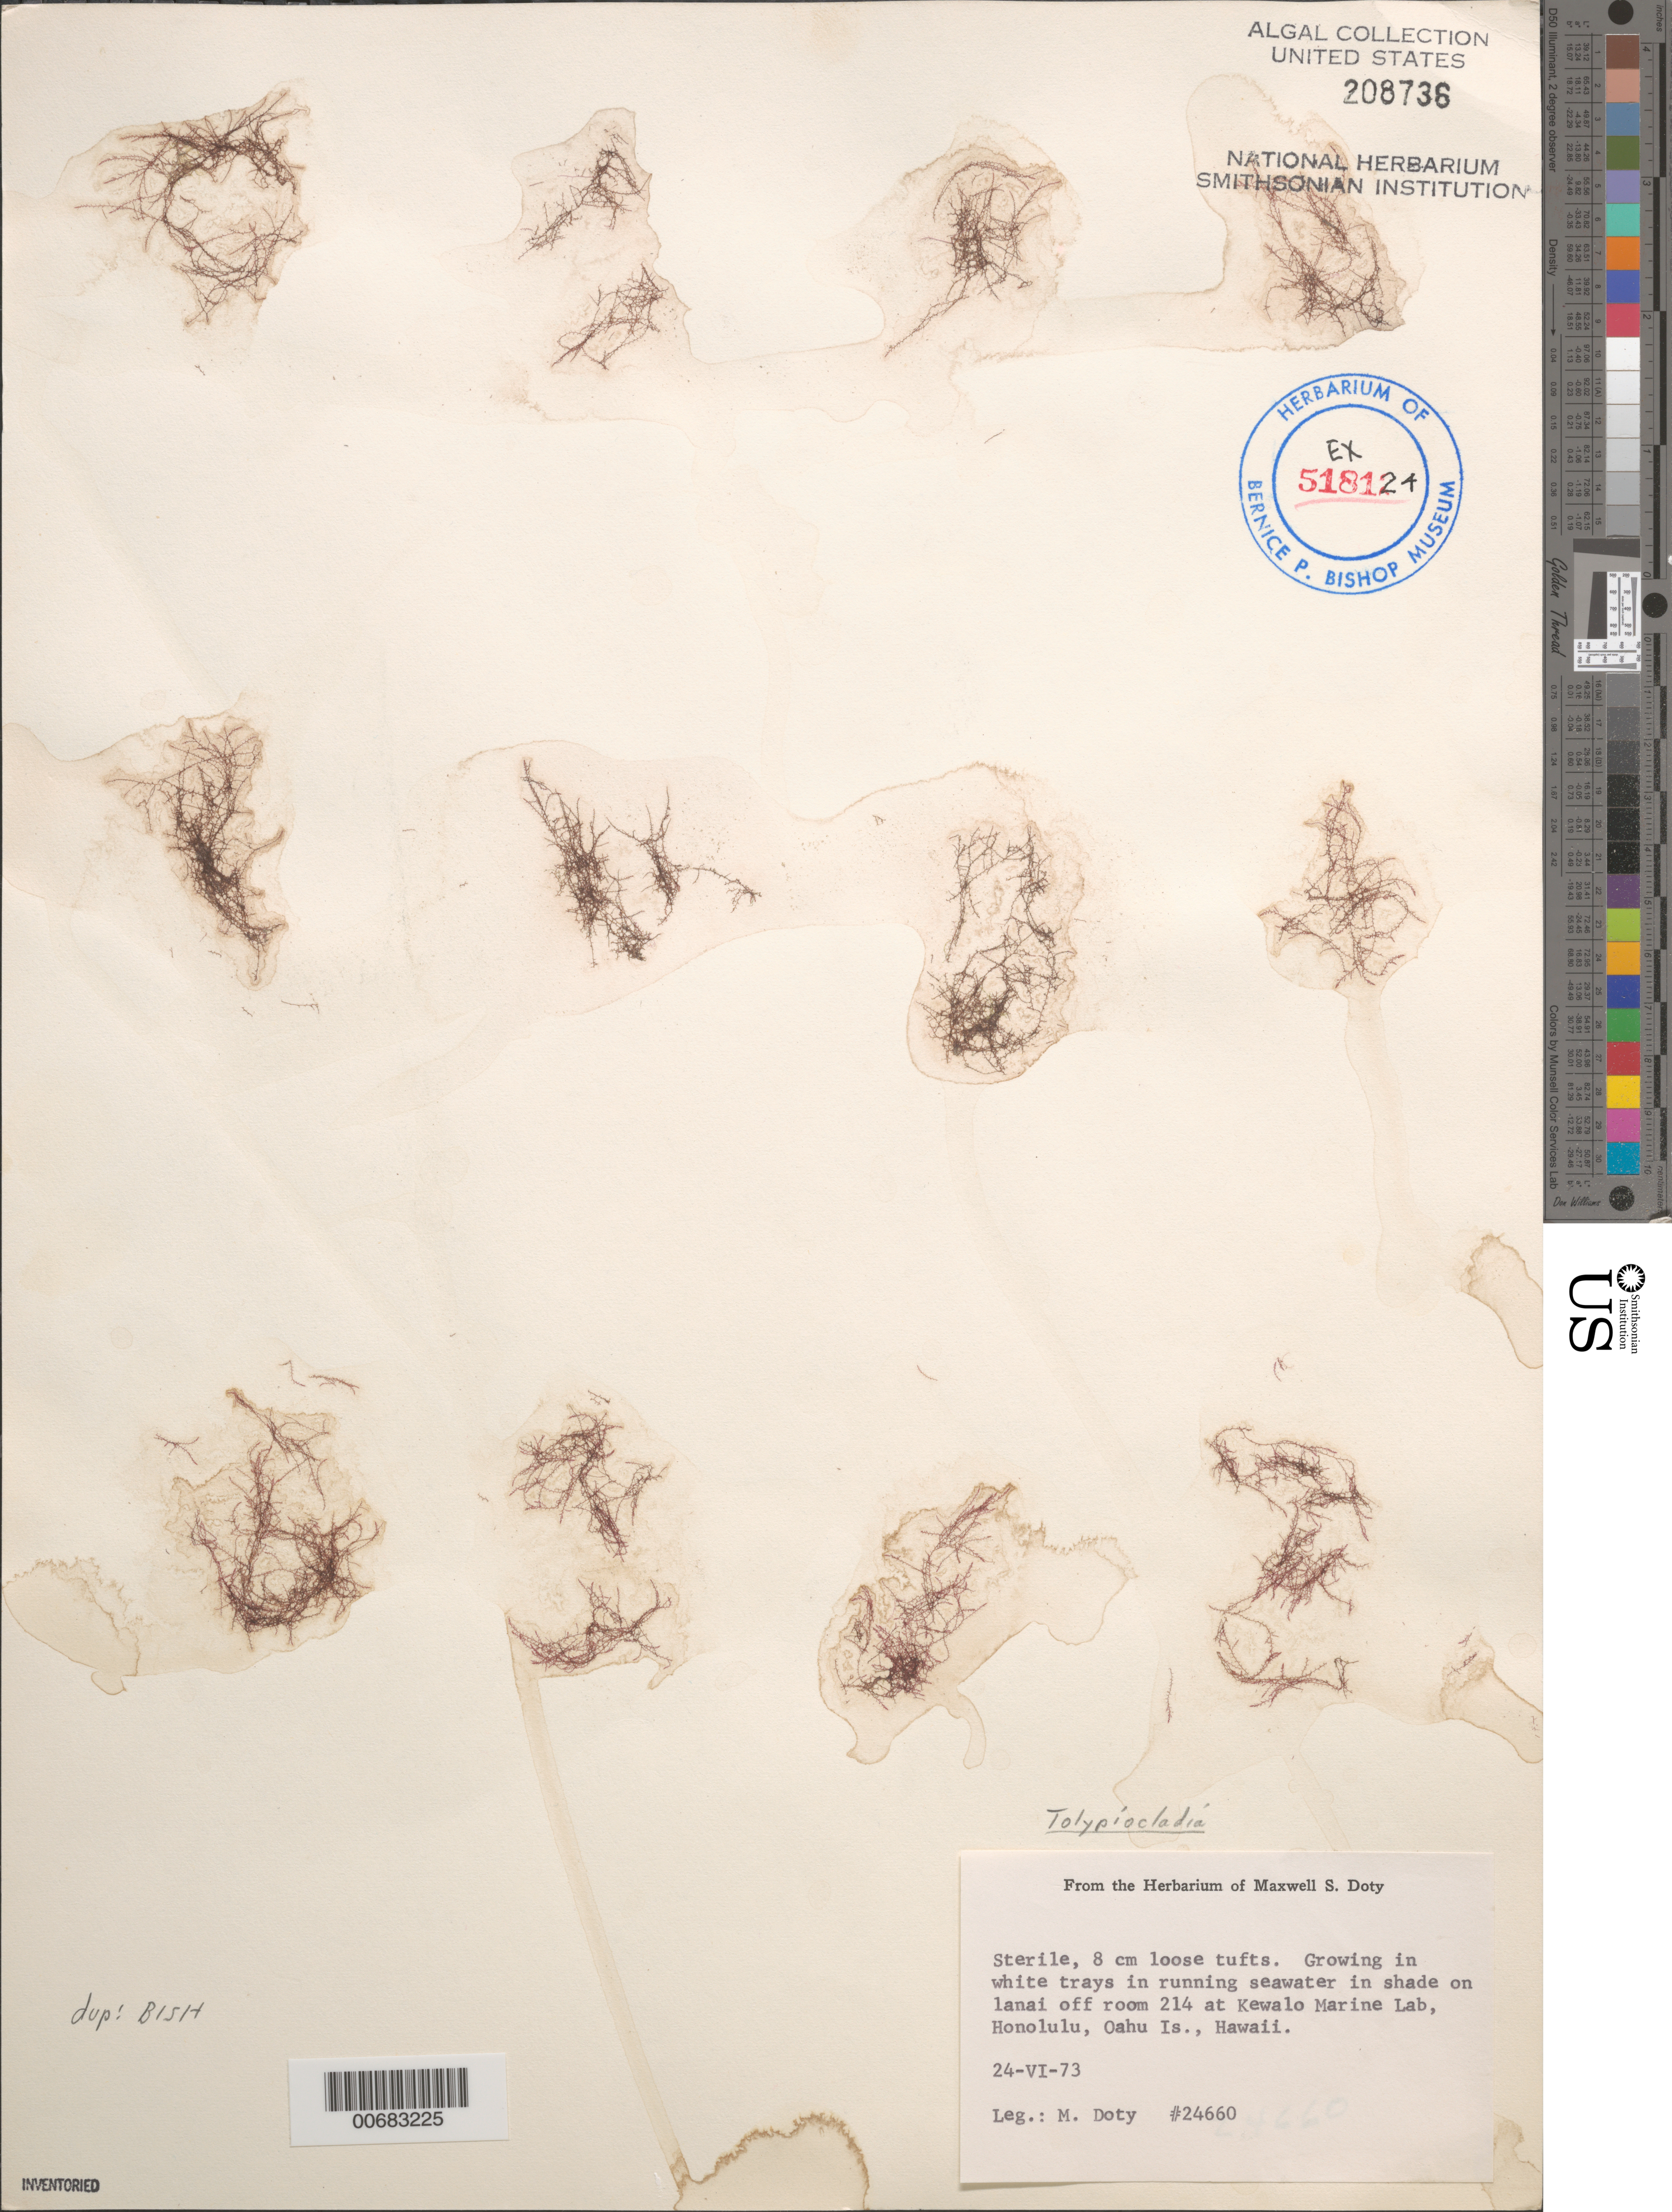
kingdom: Plantae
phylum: Rhodophyta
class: Florideophyceae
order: Ceramiales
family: Rhodomelaceae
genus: Tolypiocladia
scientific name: Tolypiocladia sp.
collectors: M. S. Doty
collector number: MSD 24660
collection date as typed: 24 Jun 1973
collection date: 1973-06-24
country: United States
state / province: Hawaii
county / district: Honolulu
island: Oahu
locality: Honolulu, Kewalo Marine Laboratory, off room 214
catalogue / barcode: US 208736